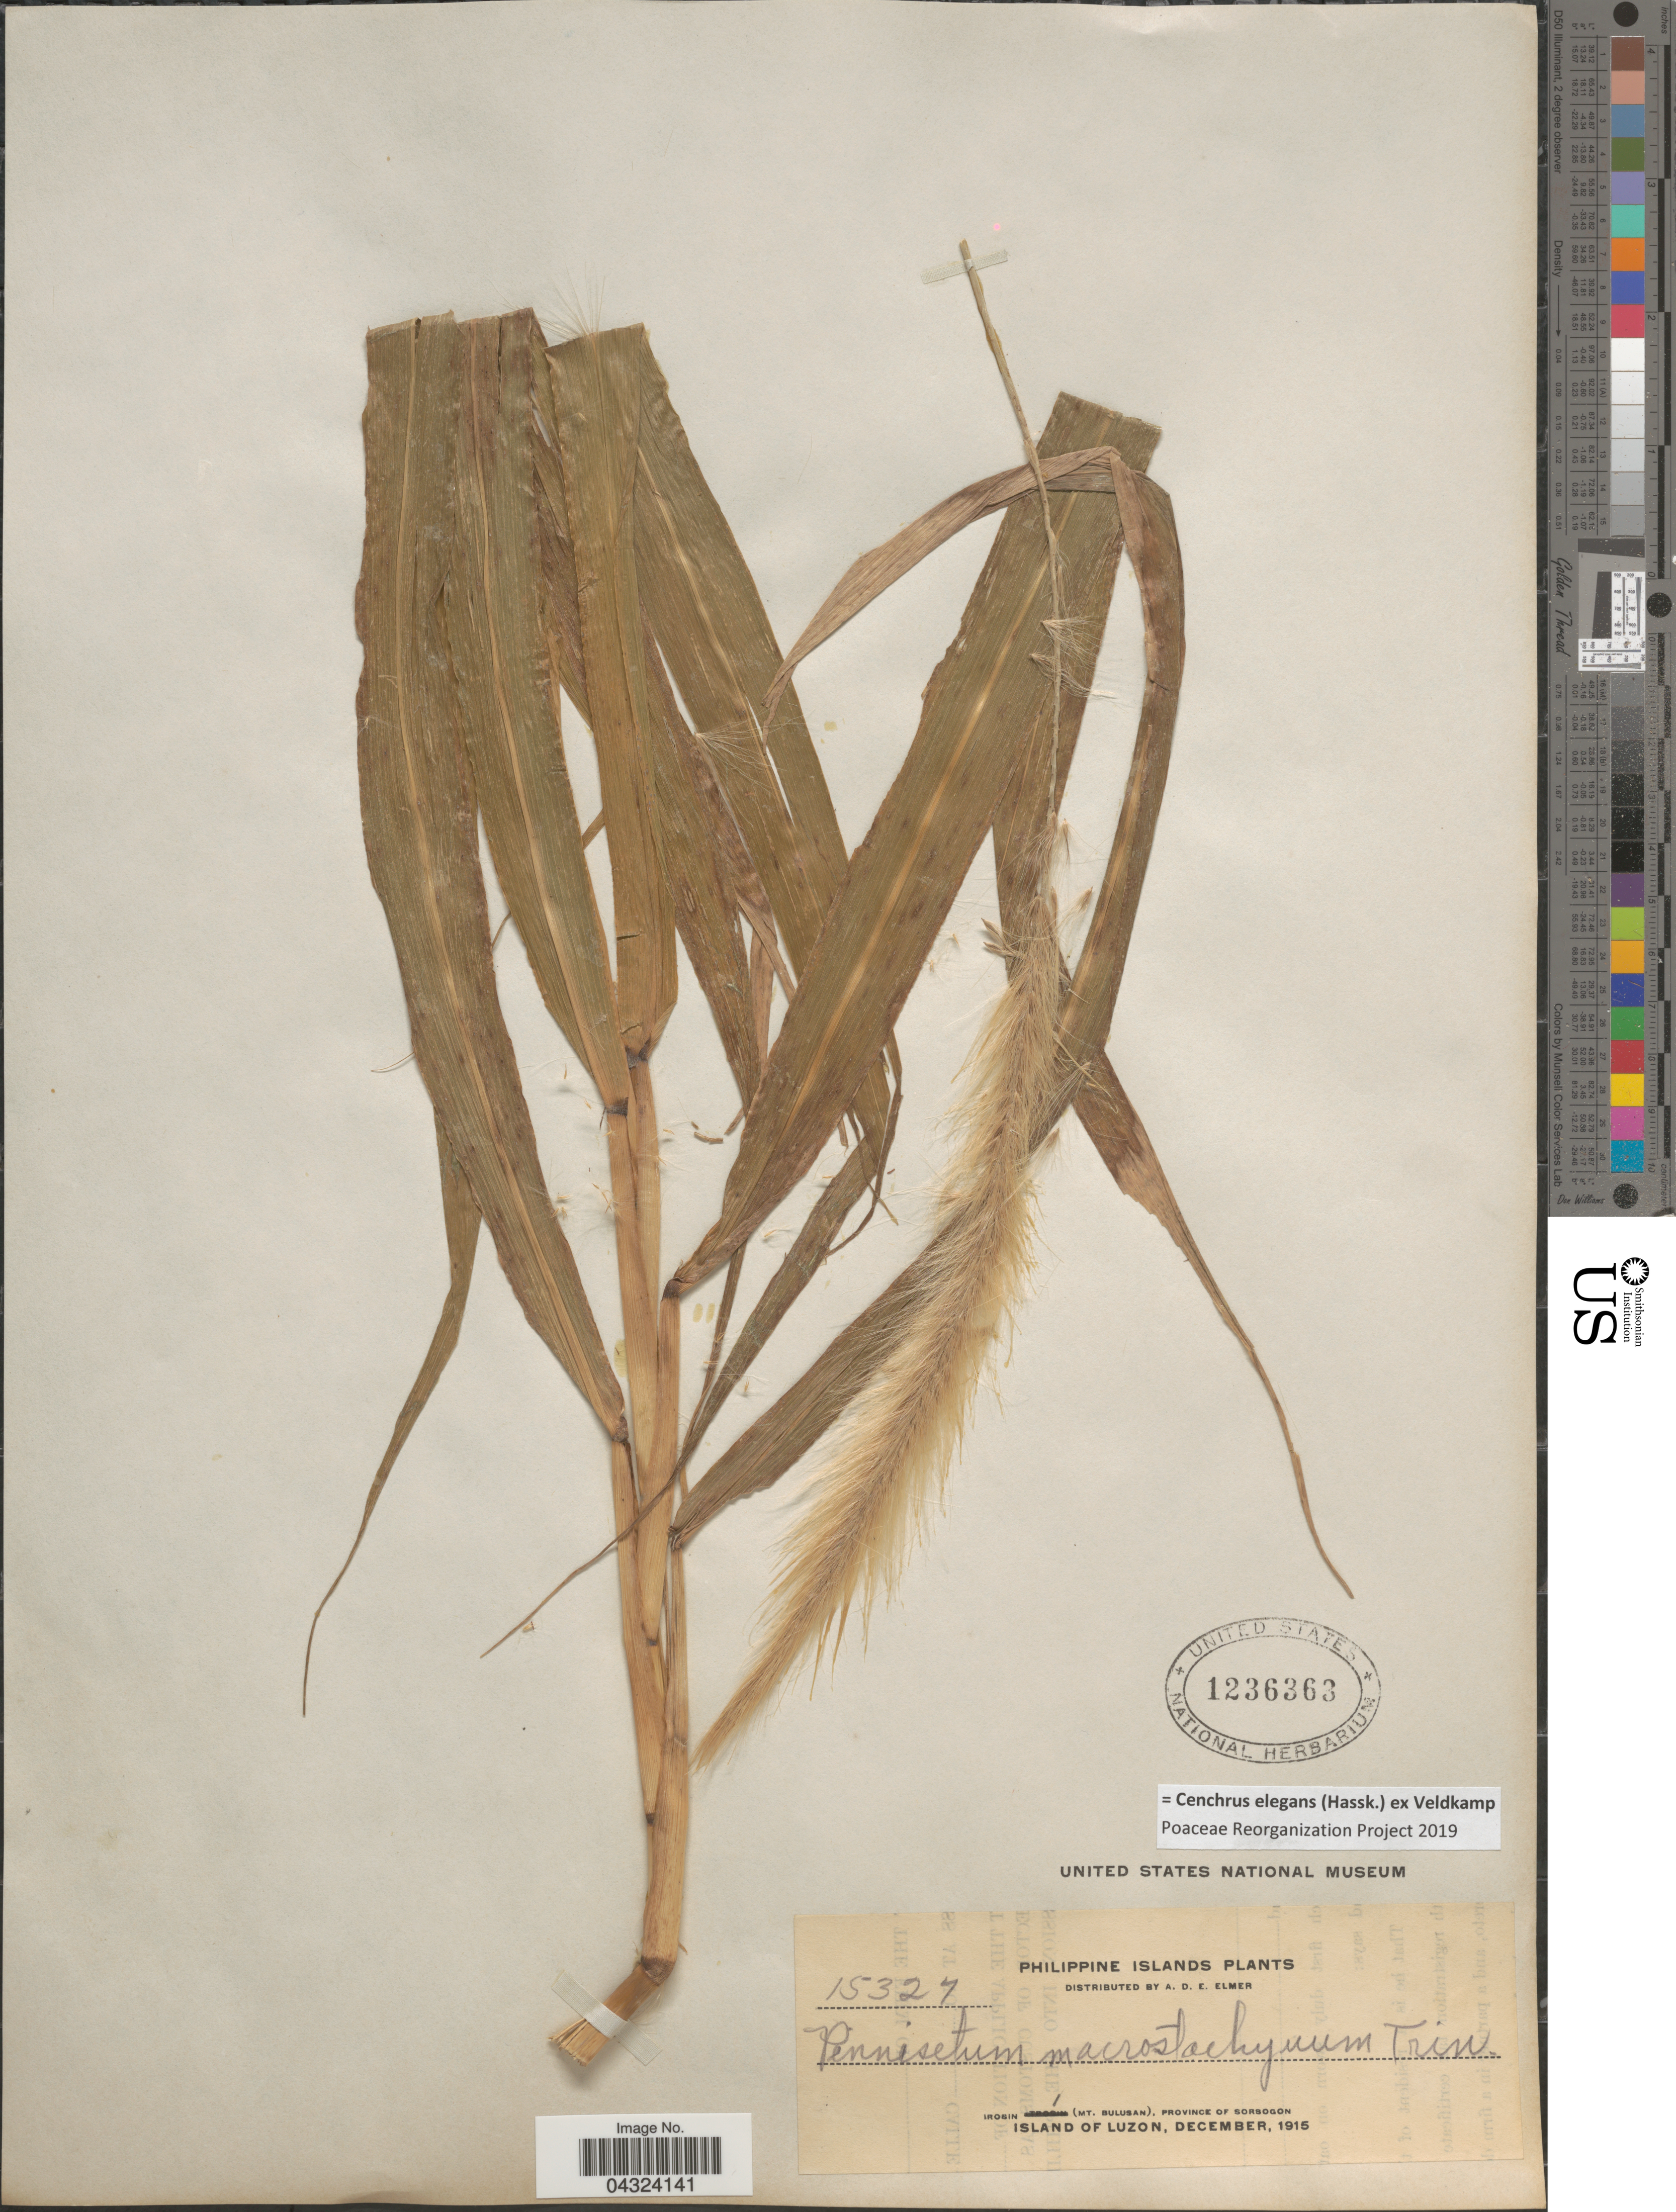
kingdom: Plantae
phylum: Tracheophyta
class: Liliopsida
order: Poales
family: Poaceae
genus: Cenchrus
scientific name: Cenchrus elegans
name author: (Hassk.) Veldkamp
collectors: A. D. E. Elmer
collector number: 15327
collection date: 1915-12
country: Philippines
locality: Irosin (Mt. Bulusan), Province of Sorsogon. Island Of Luzon.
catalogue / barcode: US 1236363